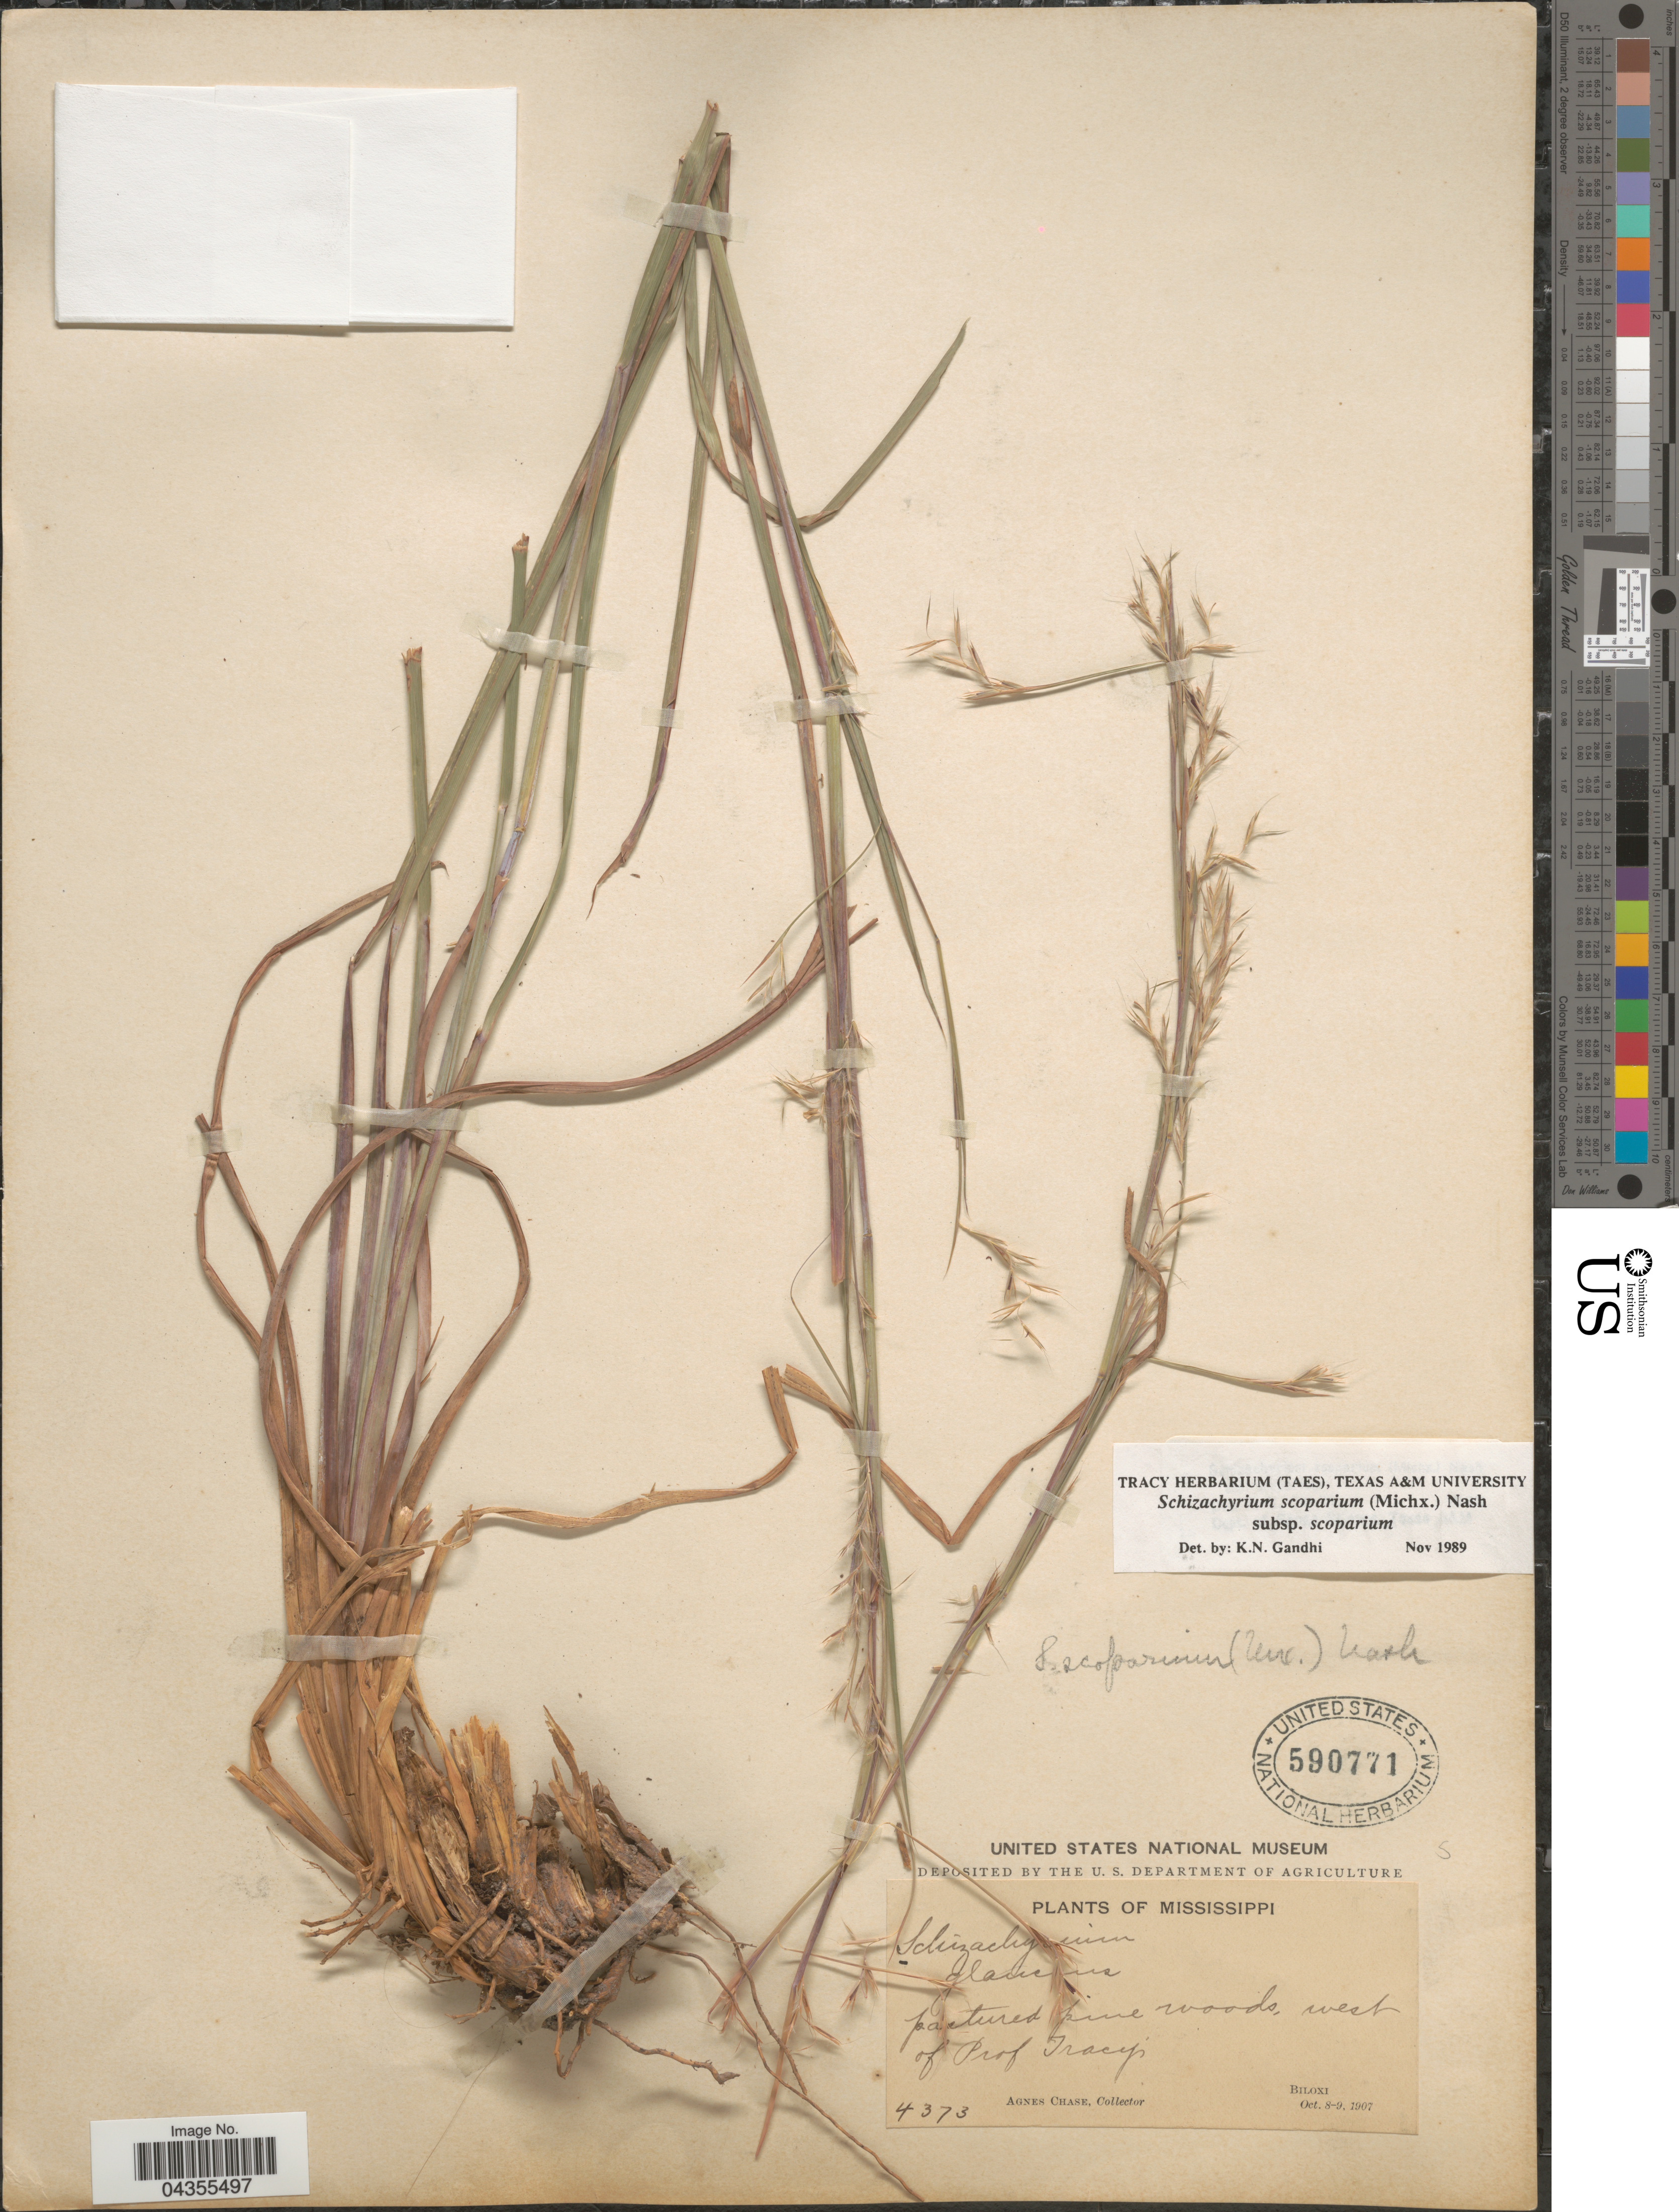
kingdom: Plantae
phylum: Tracheophyta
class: Liliopsida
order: Poales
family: Poaceae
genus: Schizachyrium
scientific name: Schizachyrium scoparium var. scoparium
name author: (Michx.) Nash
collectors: A. Chase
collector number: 4373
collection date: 1907-10-08/1907-10-09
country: United States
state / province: Mississippi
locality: Pastured pine woods, west of Prof Tracy's. Biloxi.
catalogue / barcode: US 590771